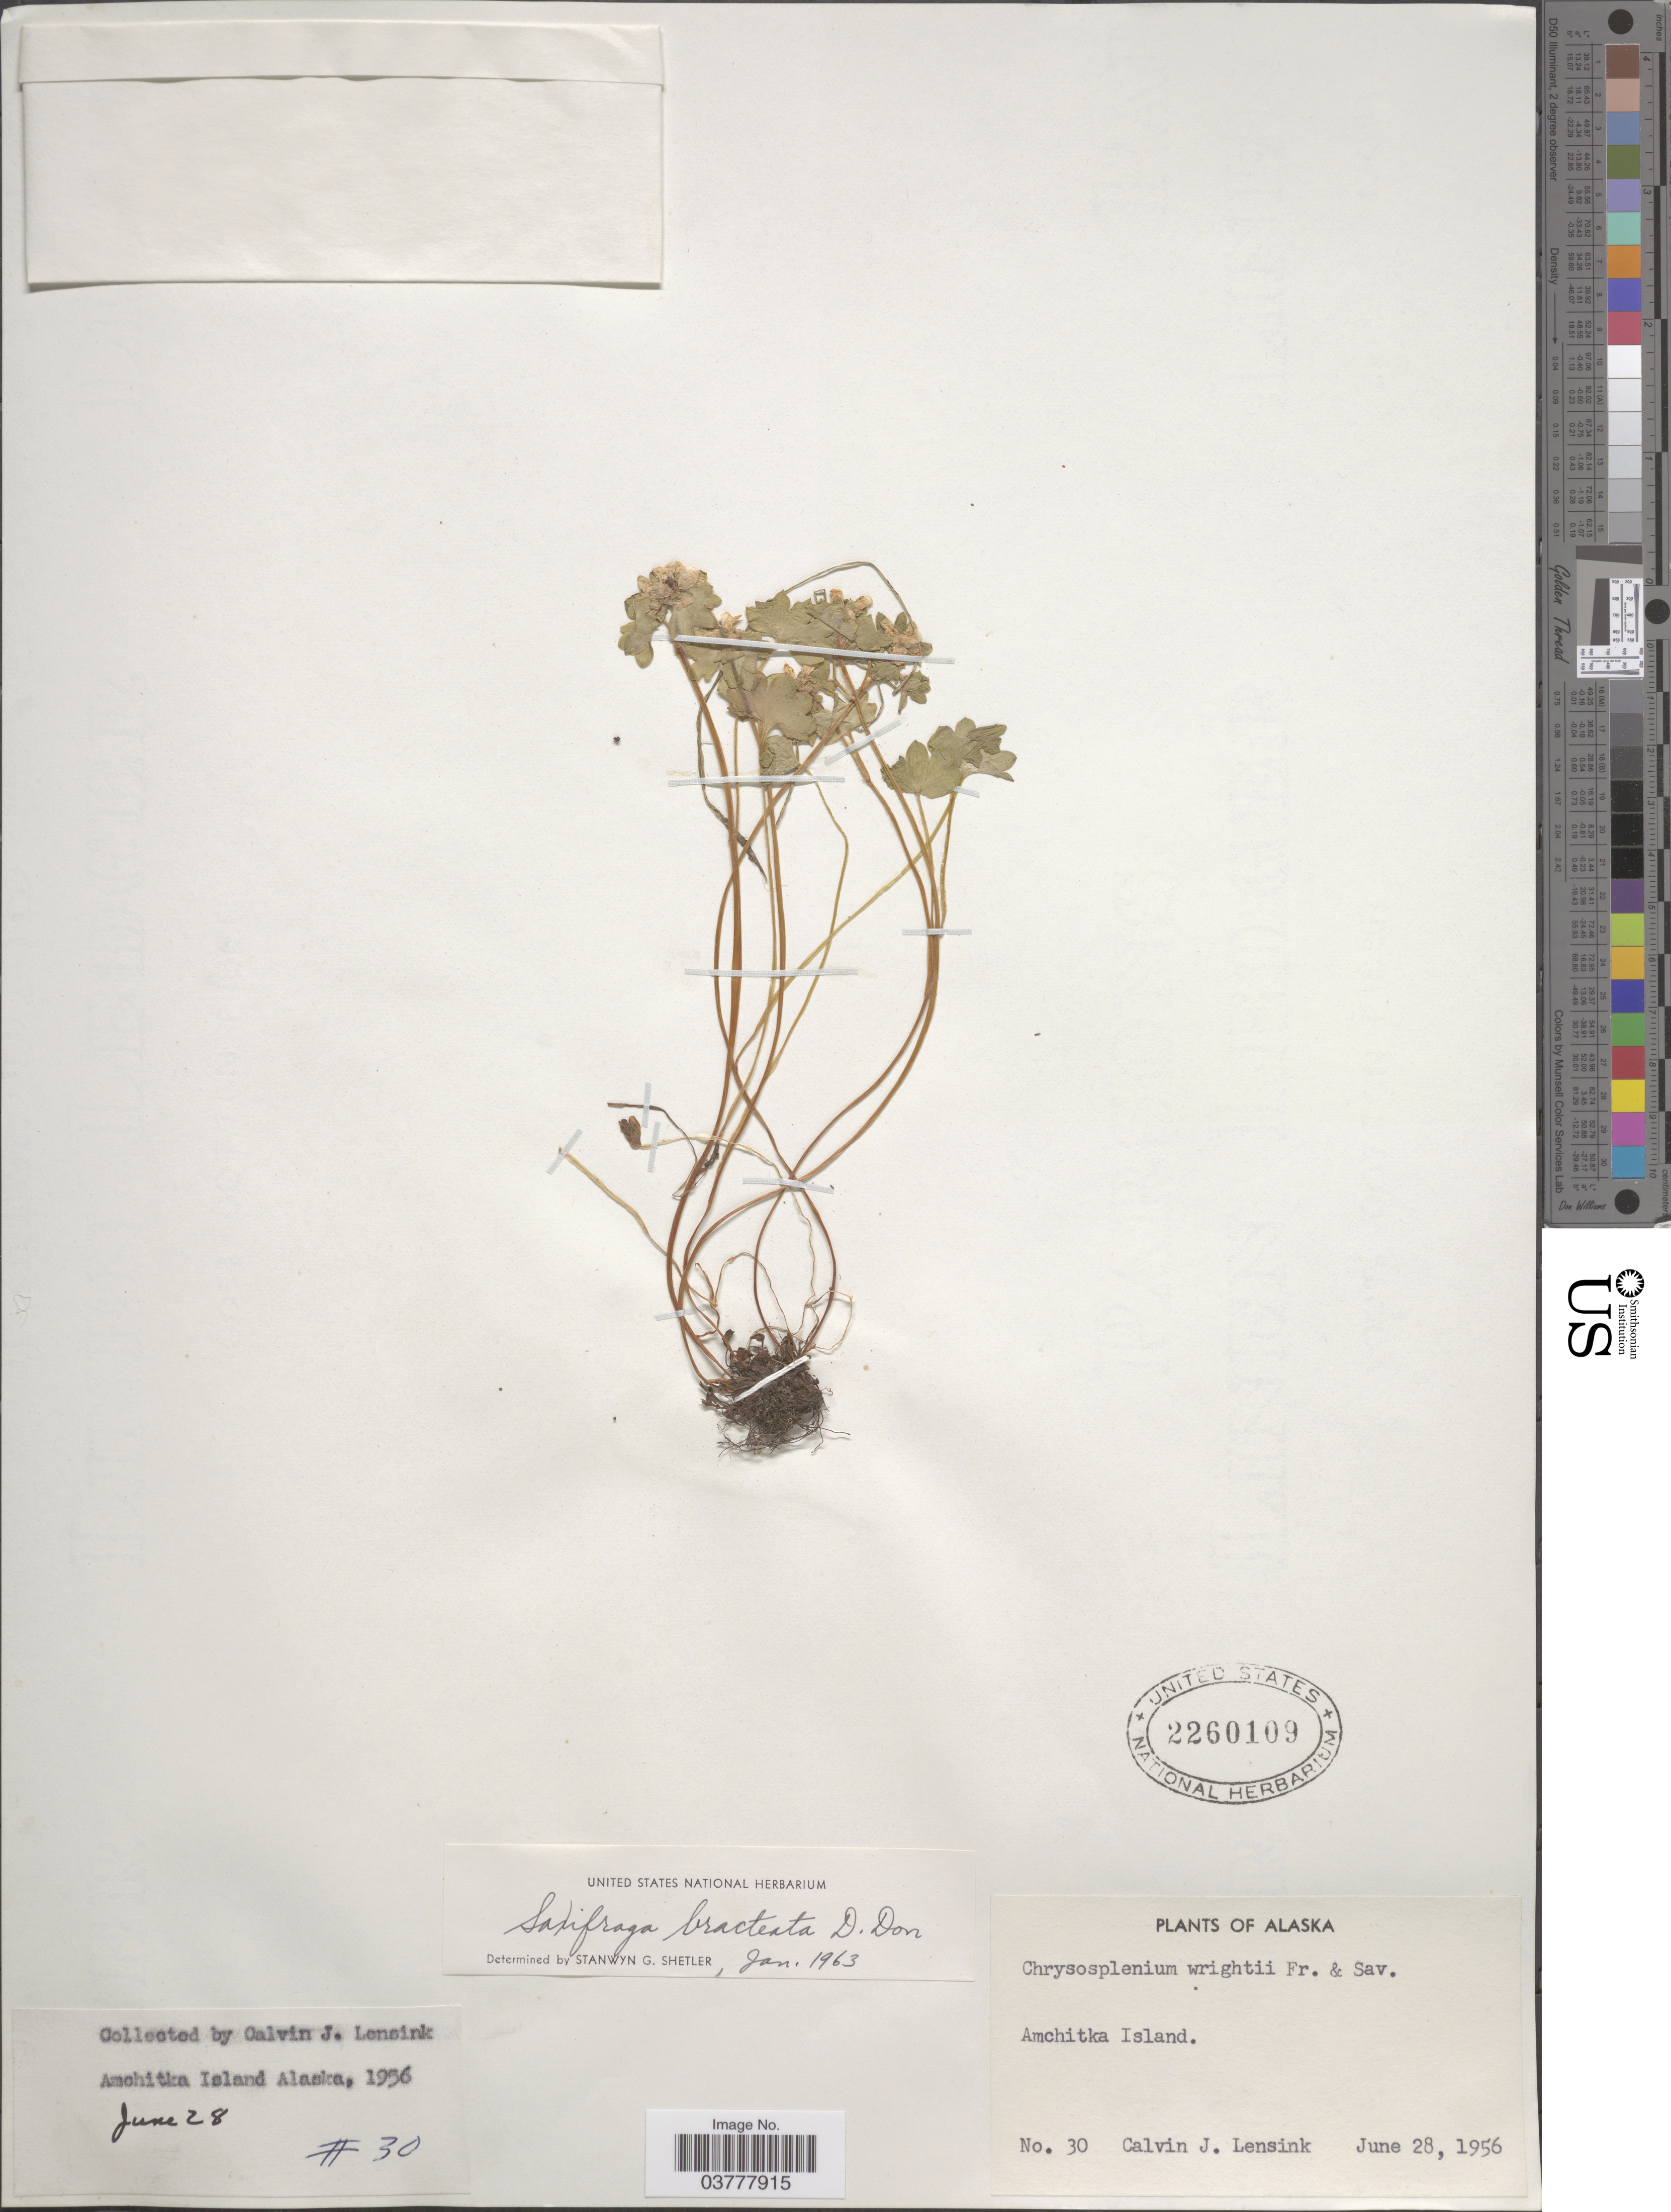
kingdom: Plantae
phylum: Tracheophyta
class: Magnoliopsida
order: Saxifragales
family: Saxifragaceae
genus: Saxifraga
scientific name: Saxifraga bracteata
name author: D. Don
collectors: C. Lensink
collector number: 30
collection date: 1956-06-28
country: United States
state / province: Alaska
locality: Amchitka Island.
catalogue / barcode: US 2260109